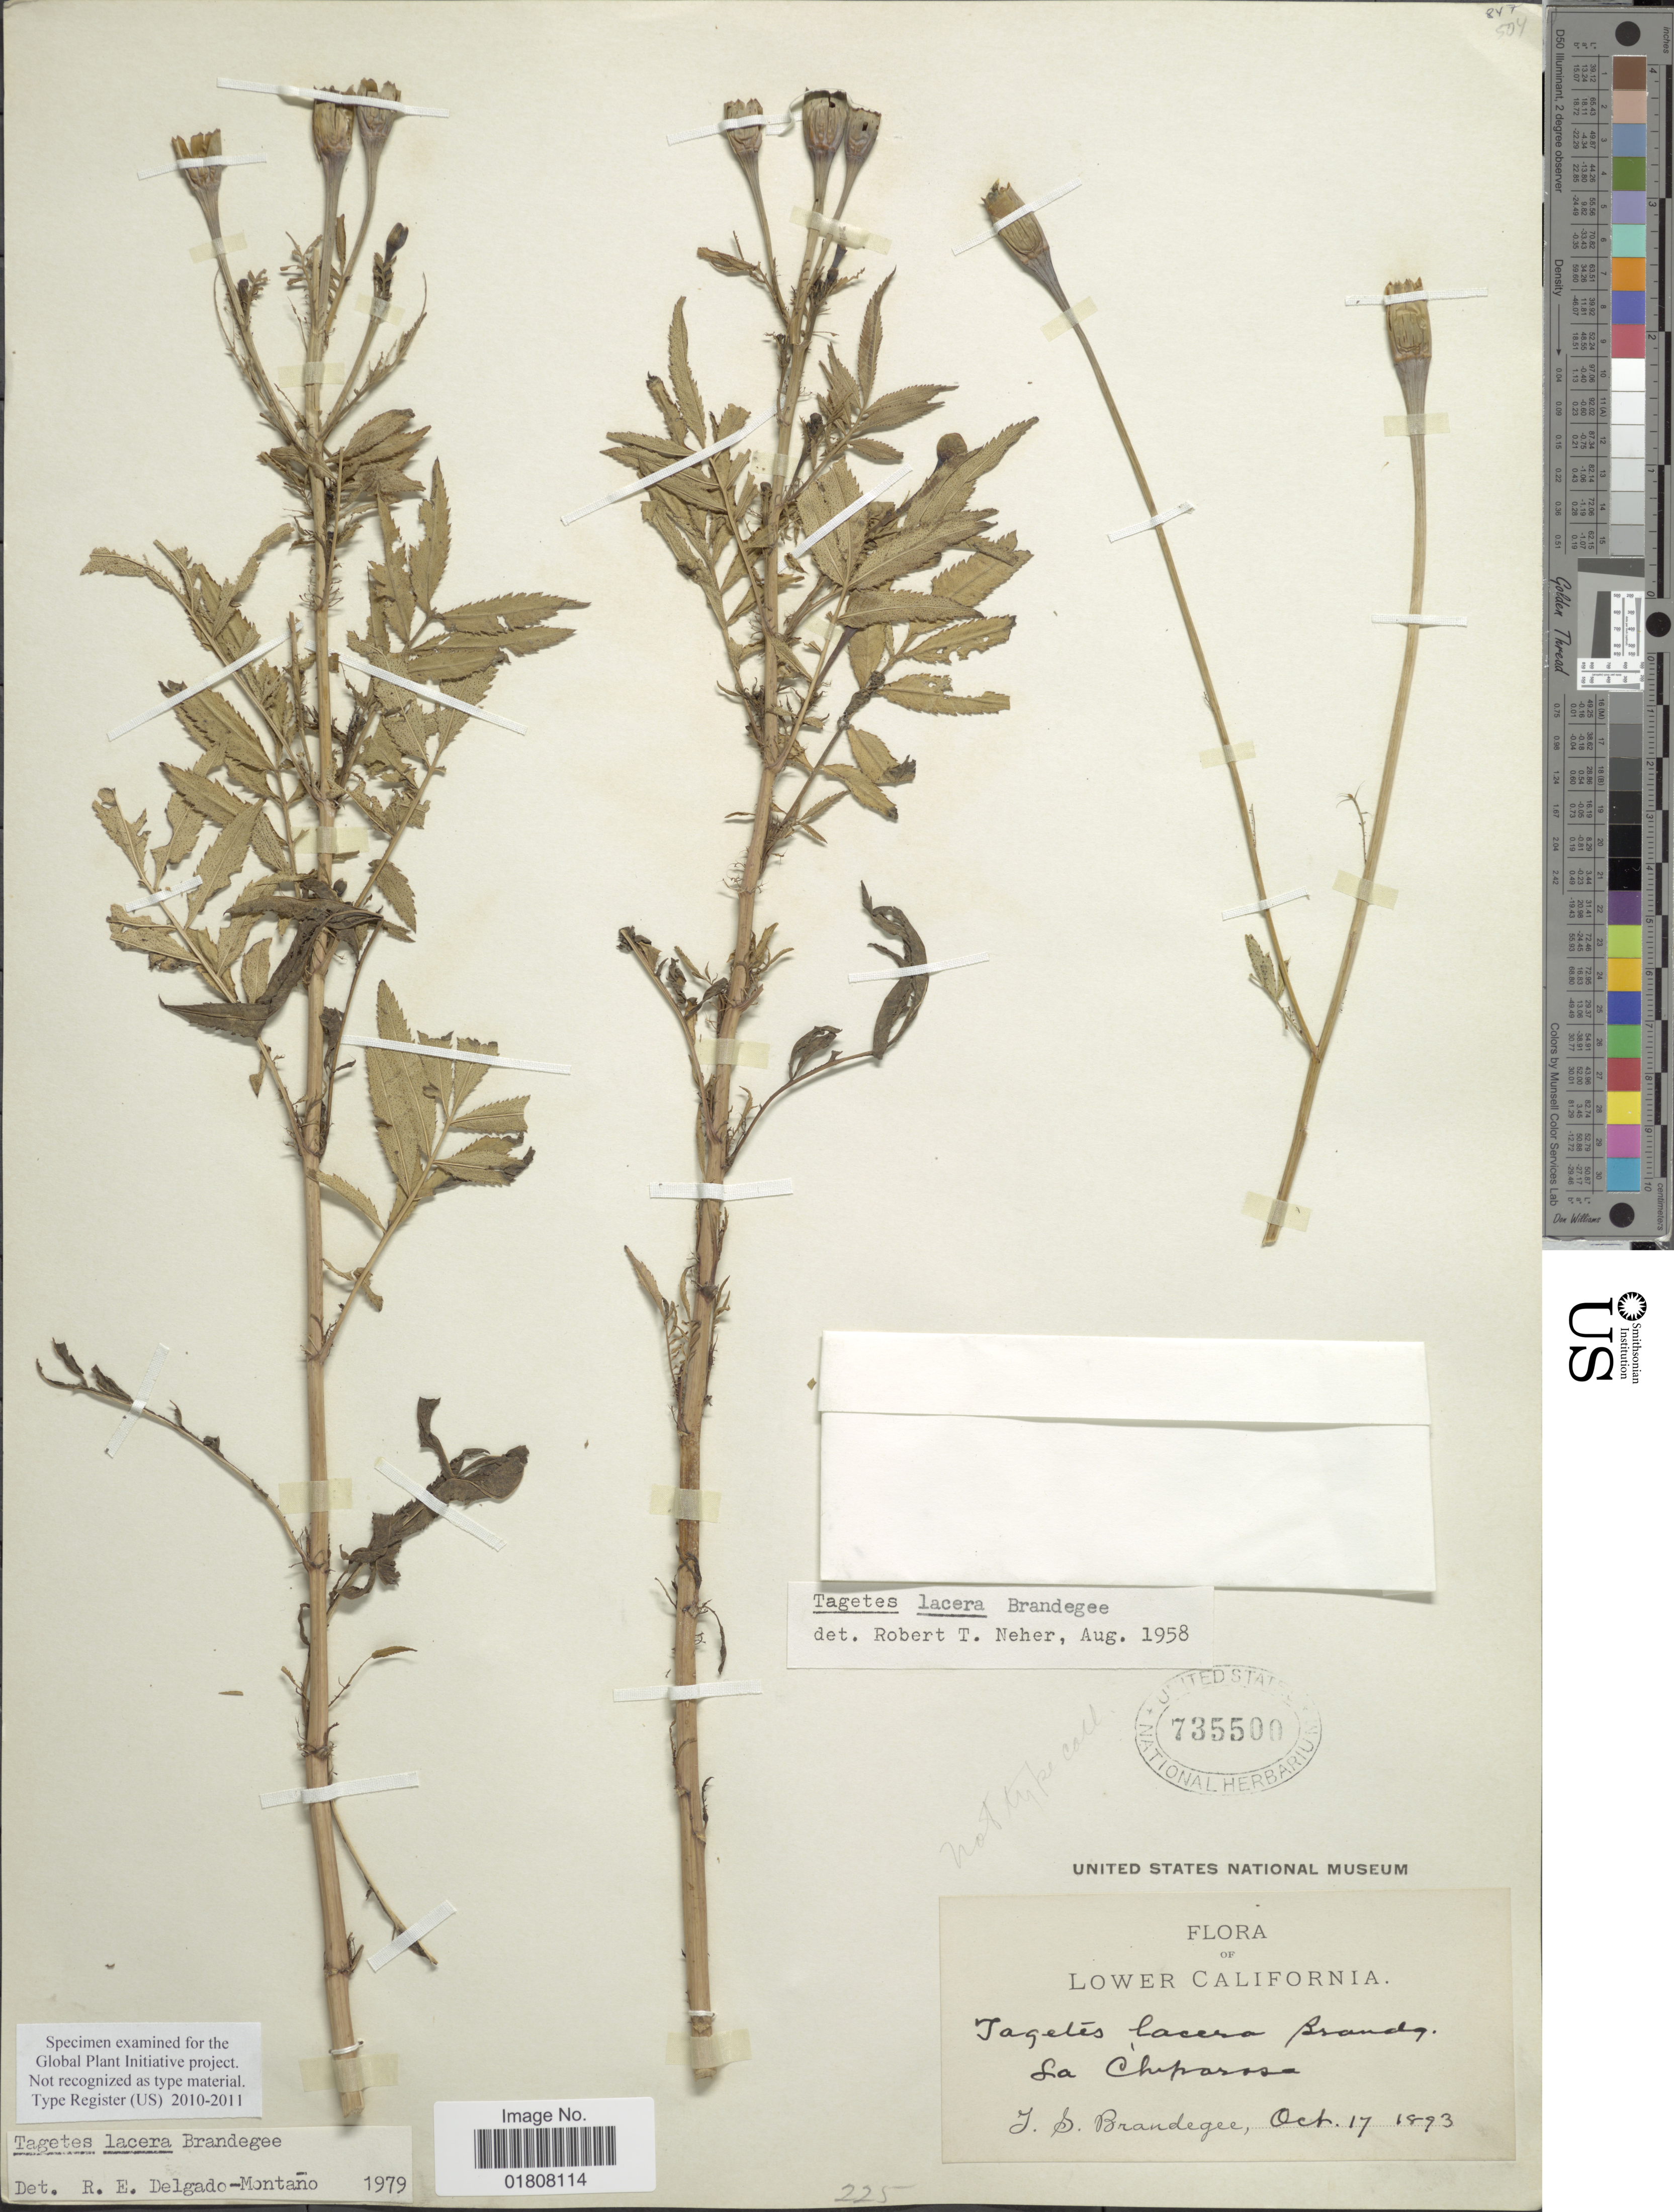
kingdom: Plantae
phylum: Tracheophyta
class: Magnoliopsida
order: Asterales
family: Asteraceae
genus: Tagetes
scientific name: Tagetes lacera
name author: Brandegee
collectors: T. S. Brandegee (herbarium)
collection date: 1893-10-17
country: Mexico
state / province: Baja California Sur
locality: Lower California, La Chiparosa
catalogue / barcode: US 735500